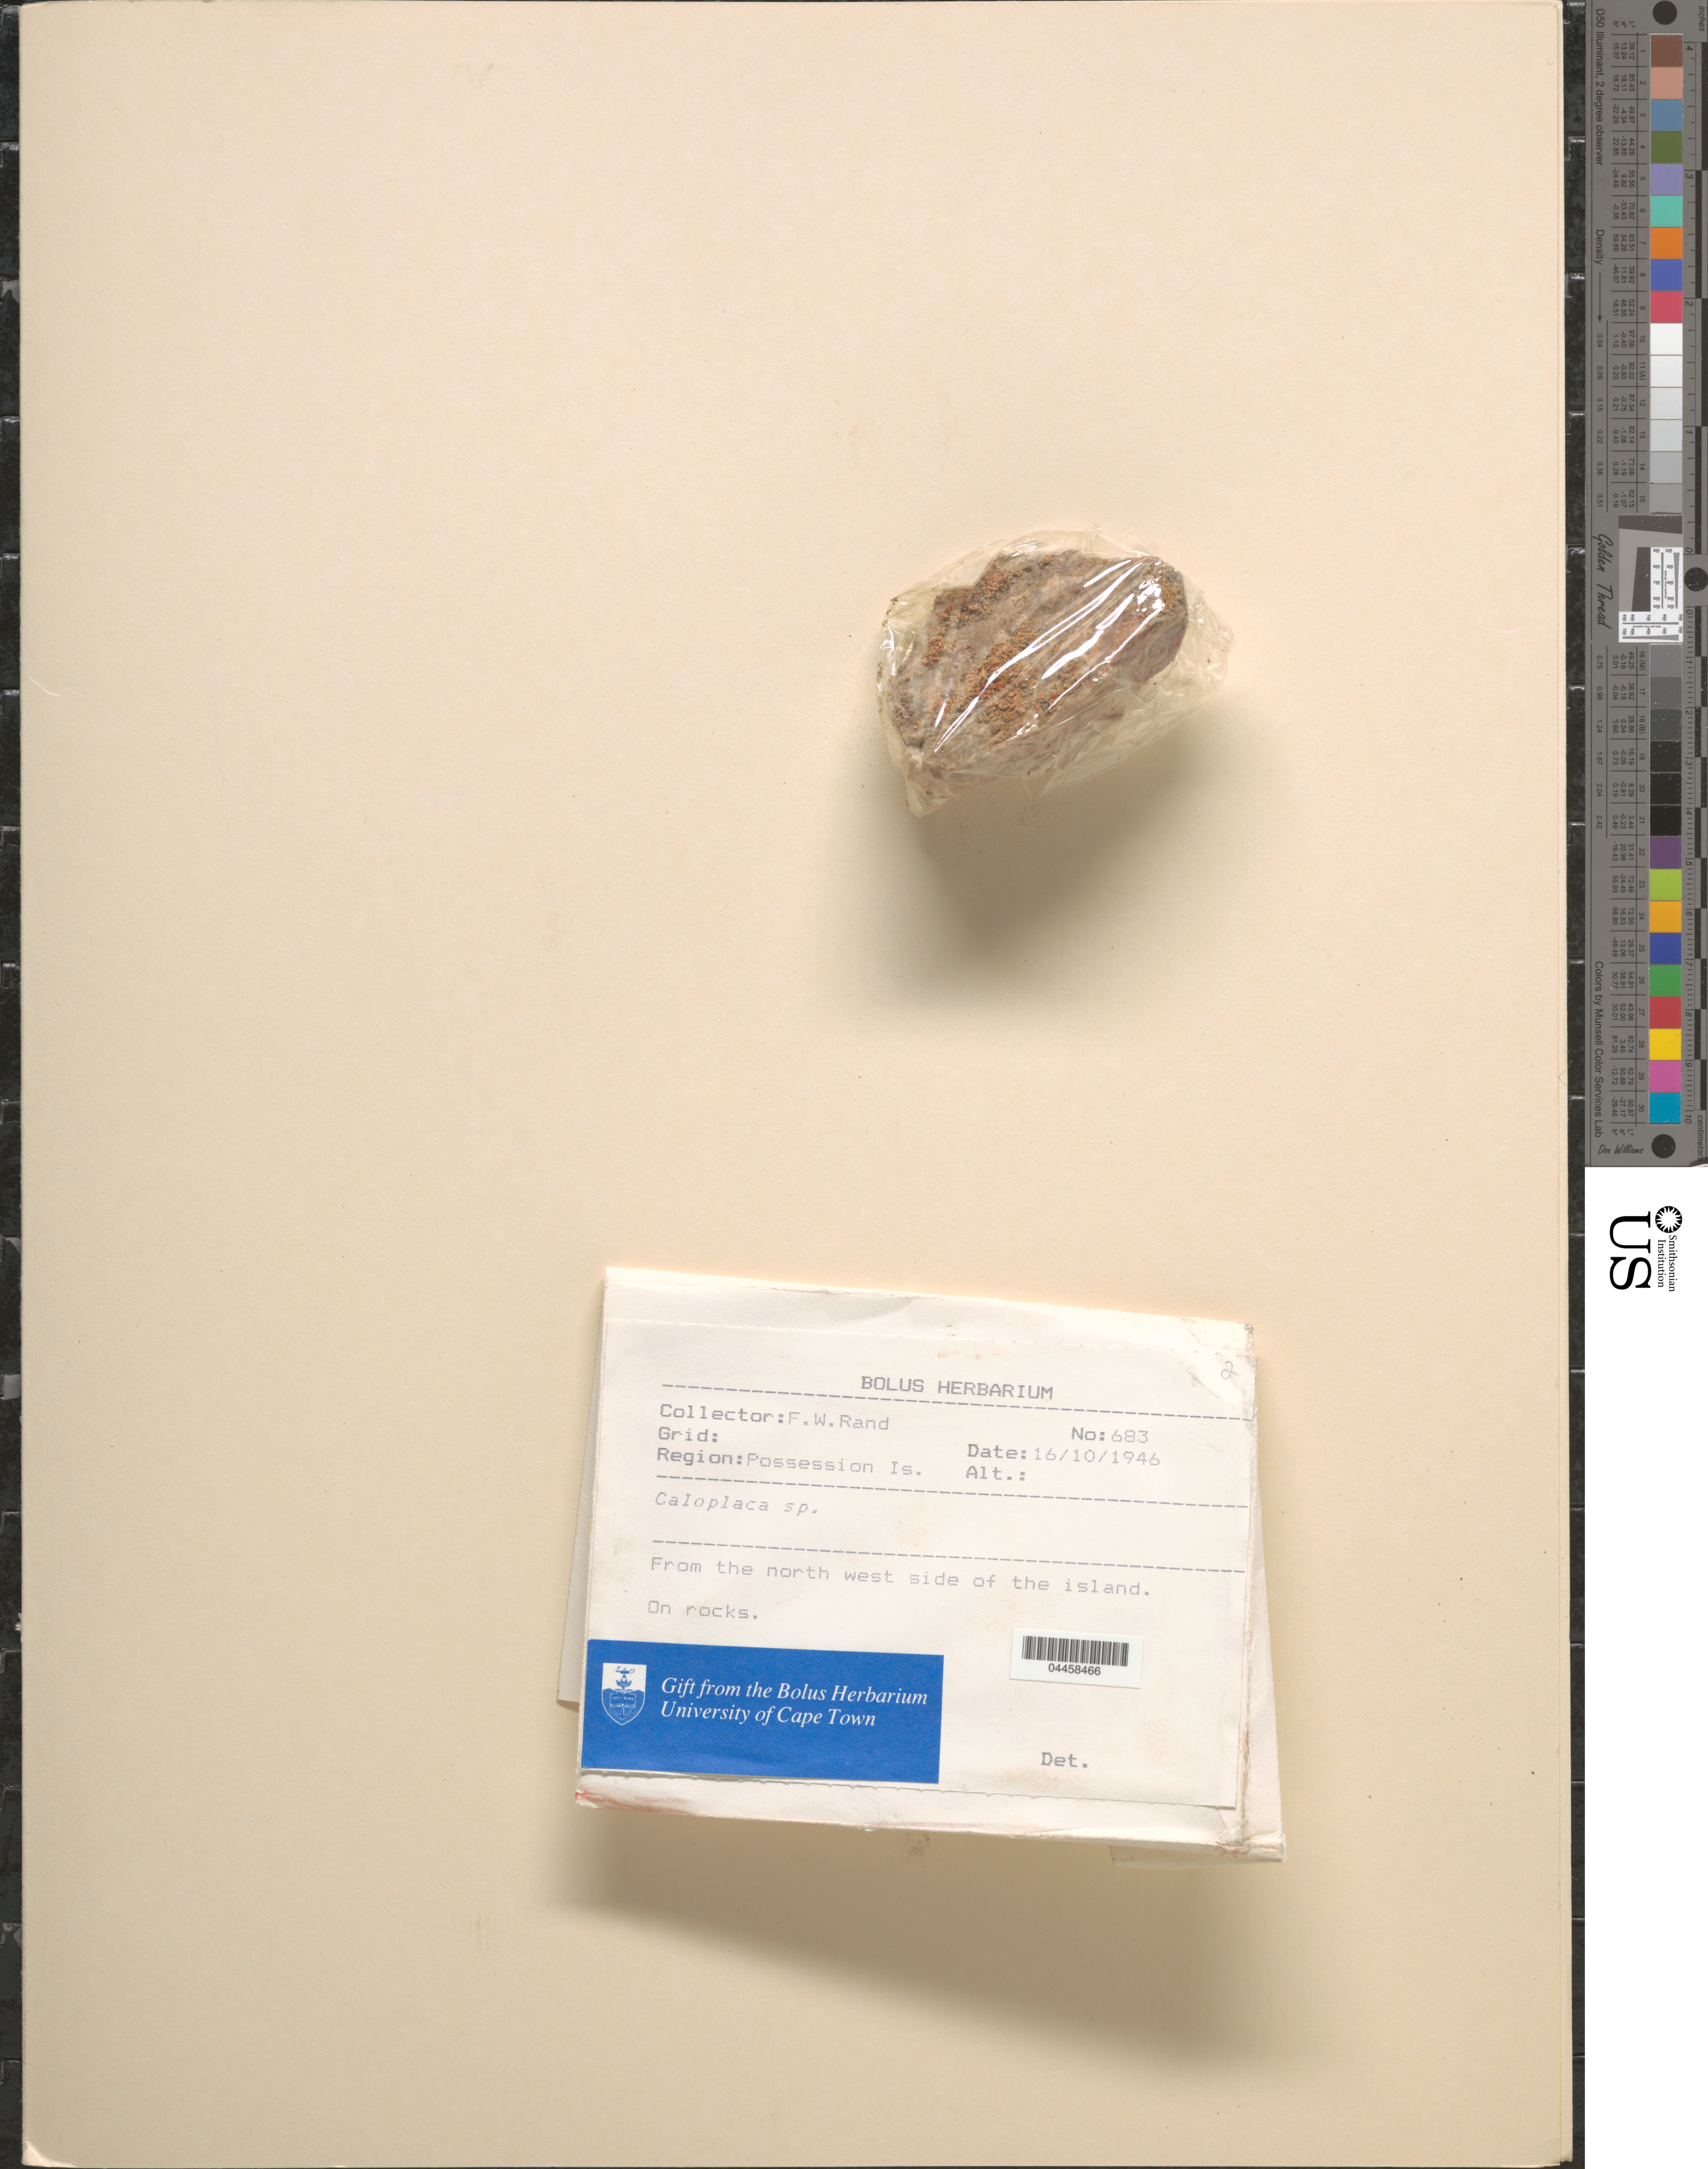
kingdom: Fungi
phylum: Ascomycota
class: Lecanoromycetes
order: Teloschistales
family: Teloschistaceae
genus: Caloplaca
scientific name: Caloplaca sp.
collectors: F. Rand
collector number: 683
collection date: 1946-10-16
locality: Region: Possession Is. From the north west side of the island.